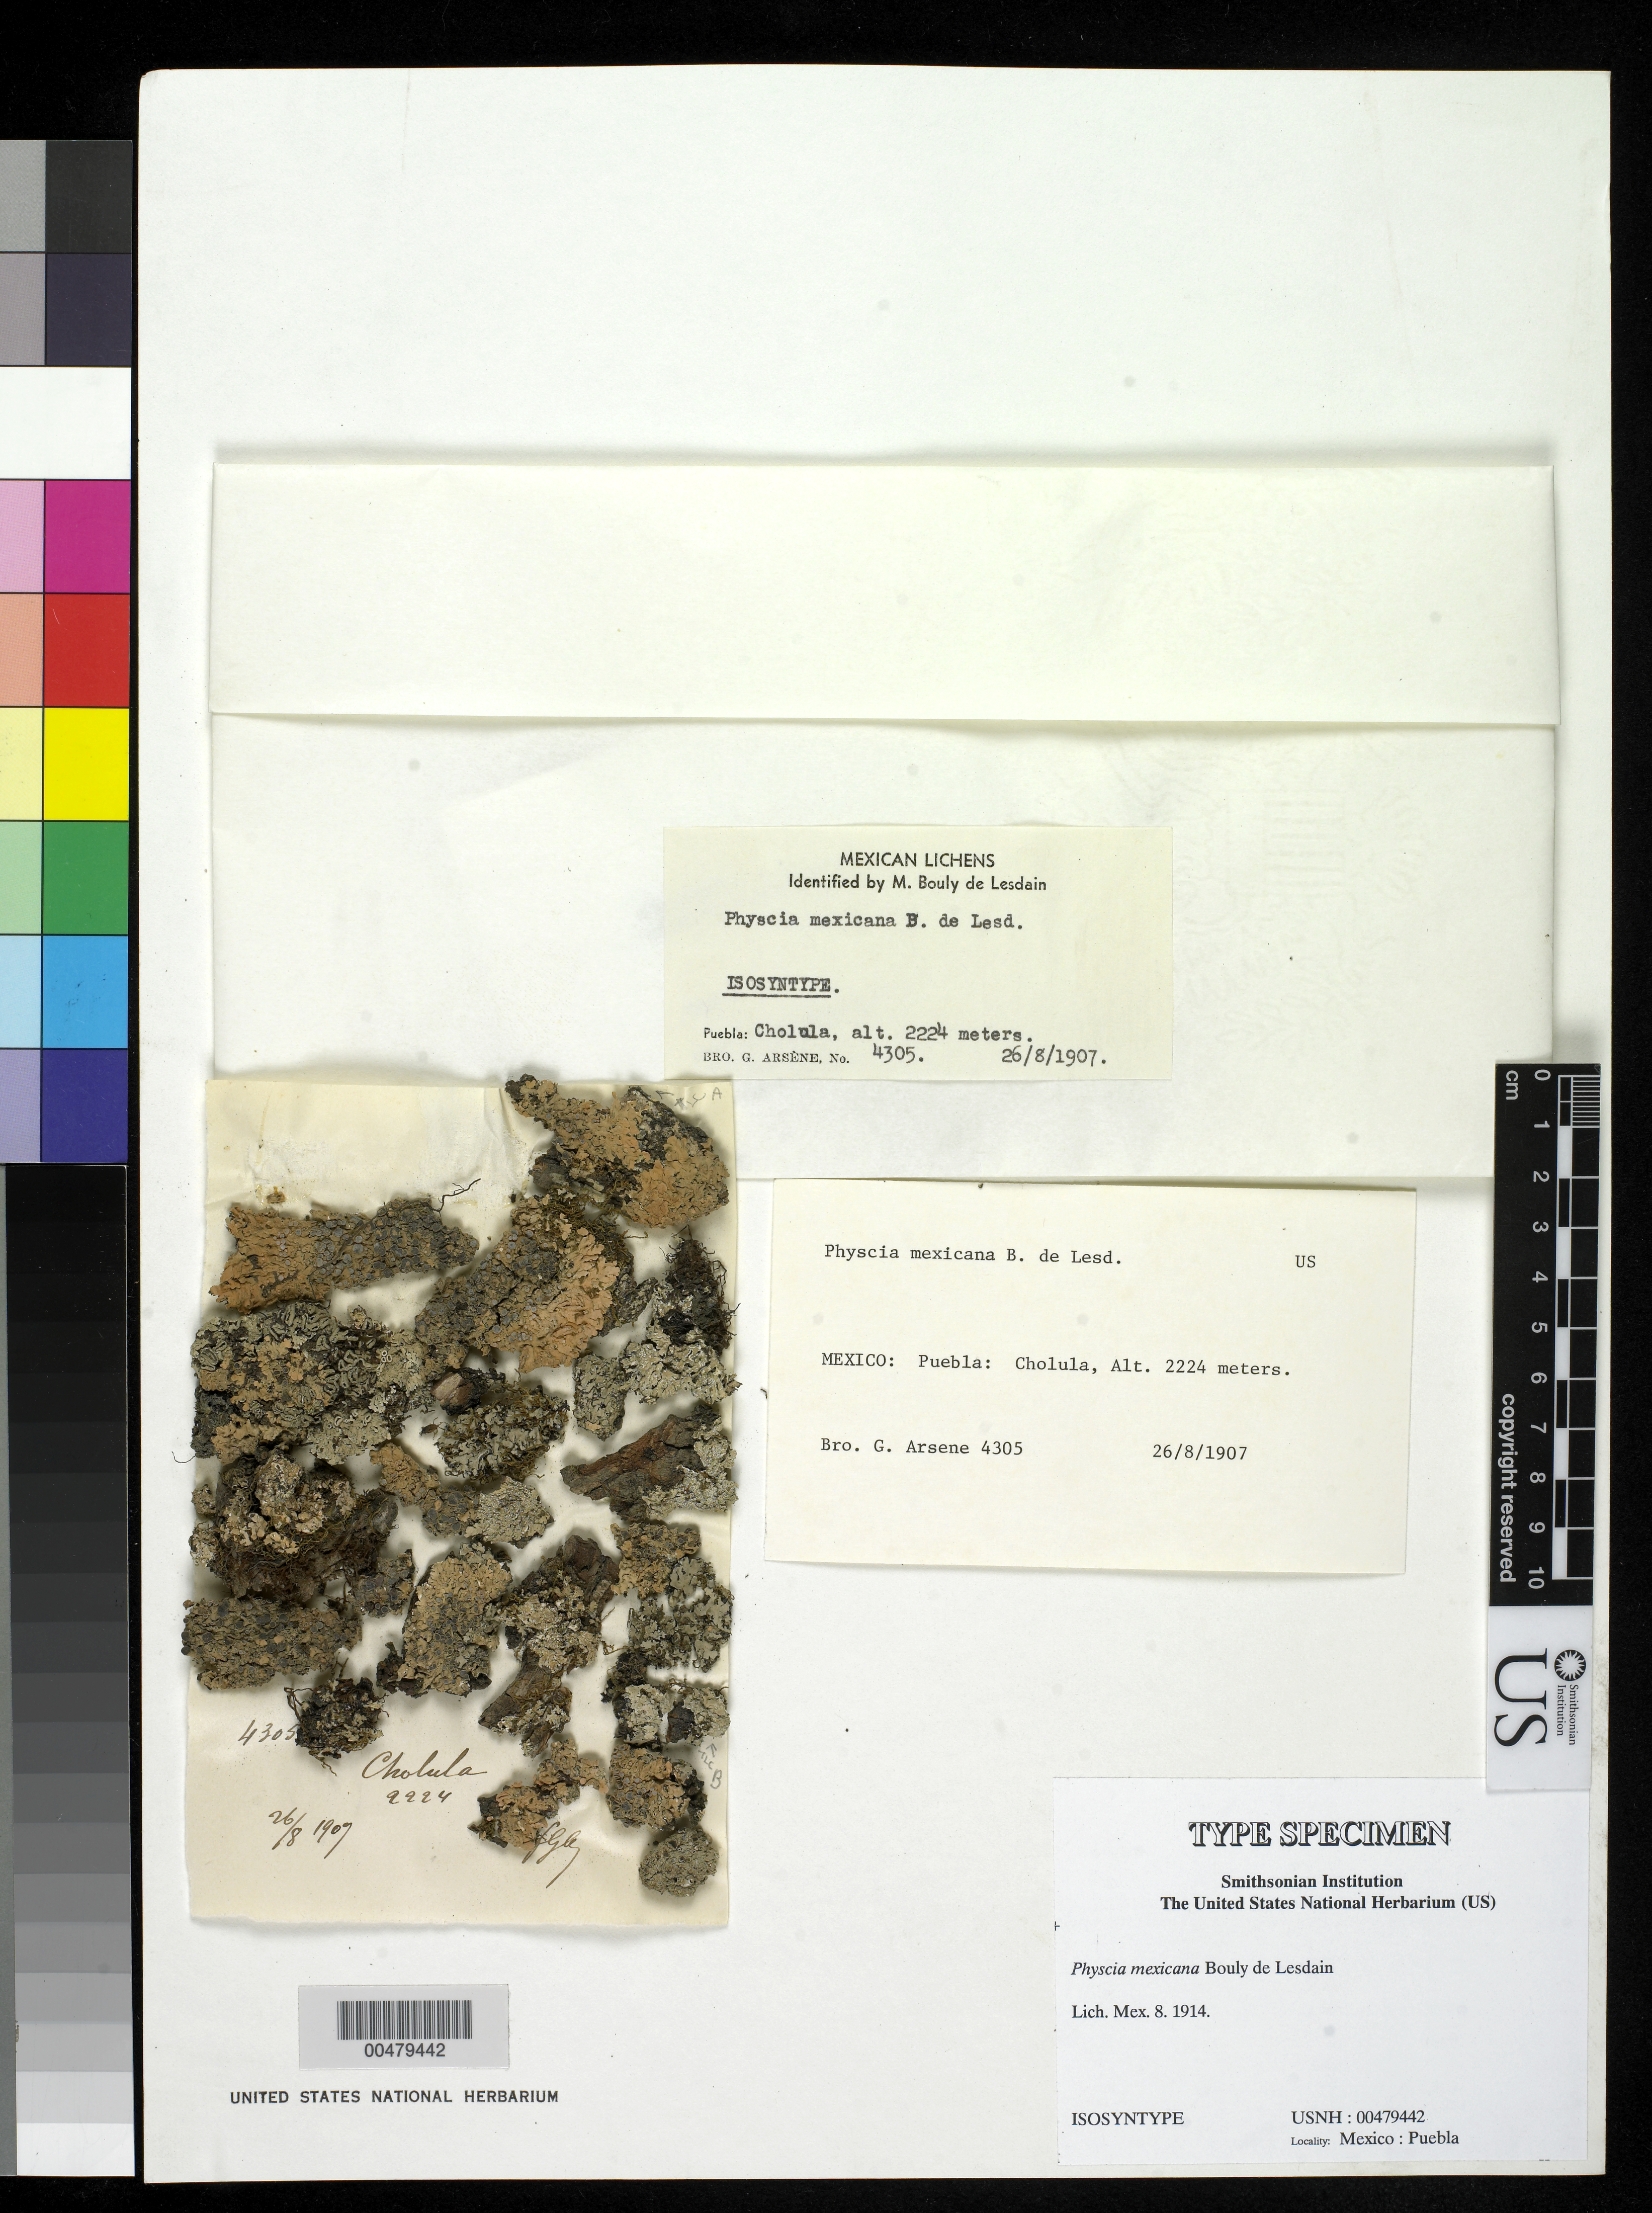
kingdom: Fungi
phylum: Ascomycota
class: Lecanoromycetes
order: Caliciales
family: Physciaceae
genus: Physcia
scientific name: Physcia mexicana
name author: B. de Lesd.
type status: Isosyntype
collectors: Bro. G. Arsène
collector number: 4305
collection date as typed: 26 Aug 1907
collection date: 1907-08-26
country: Mexico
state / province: Puebla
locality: Cholula.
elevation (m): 2224